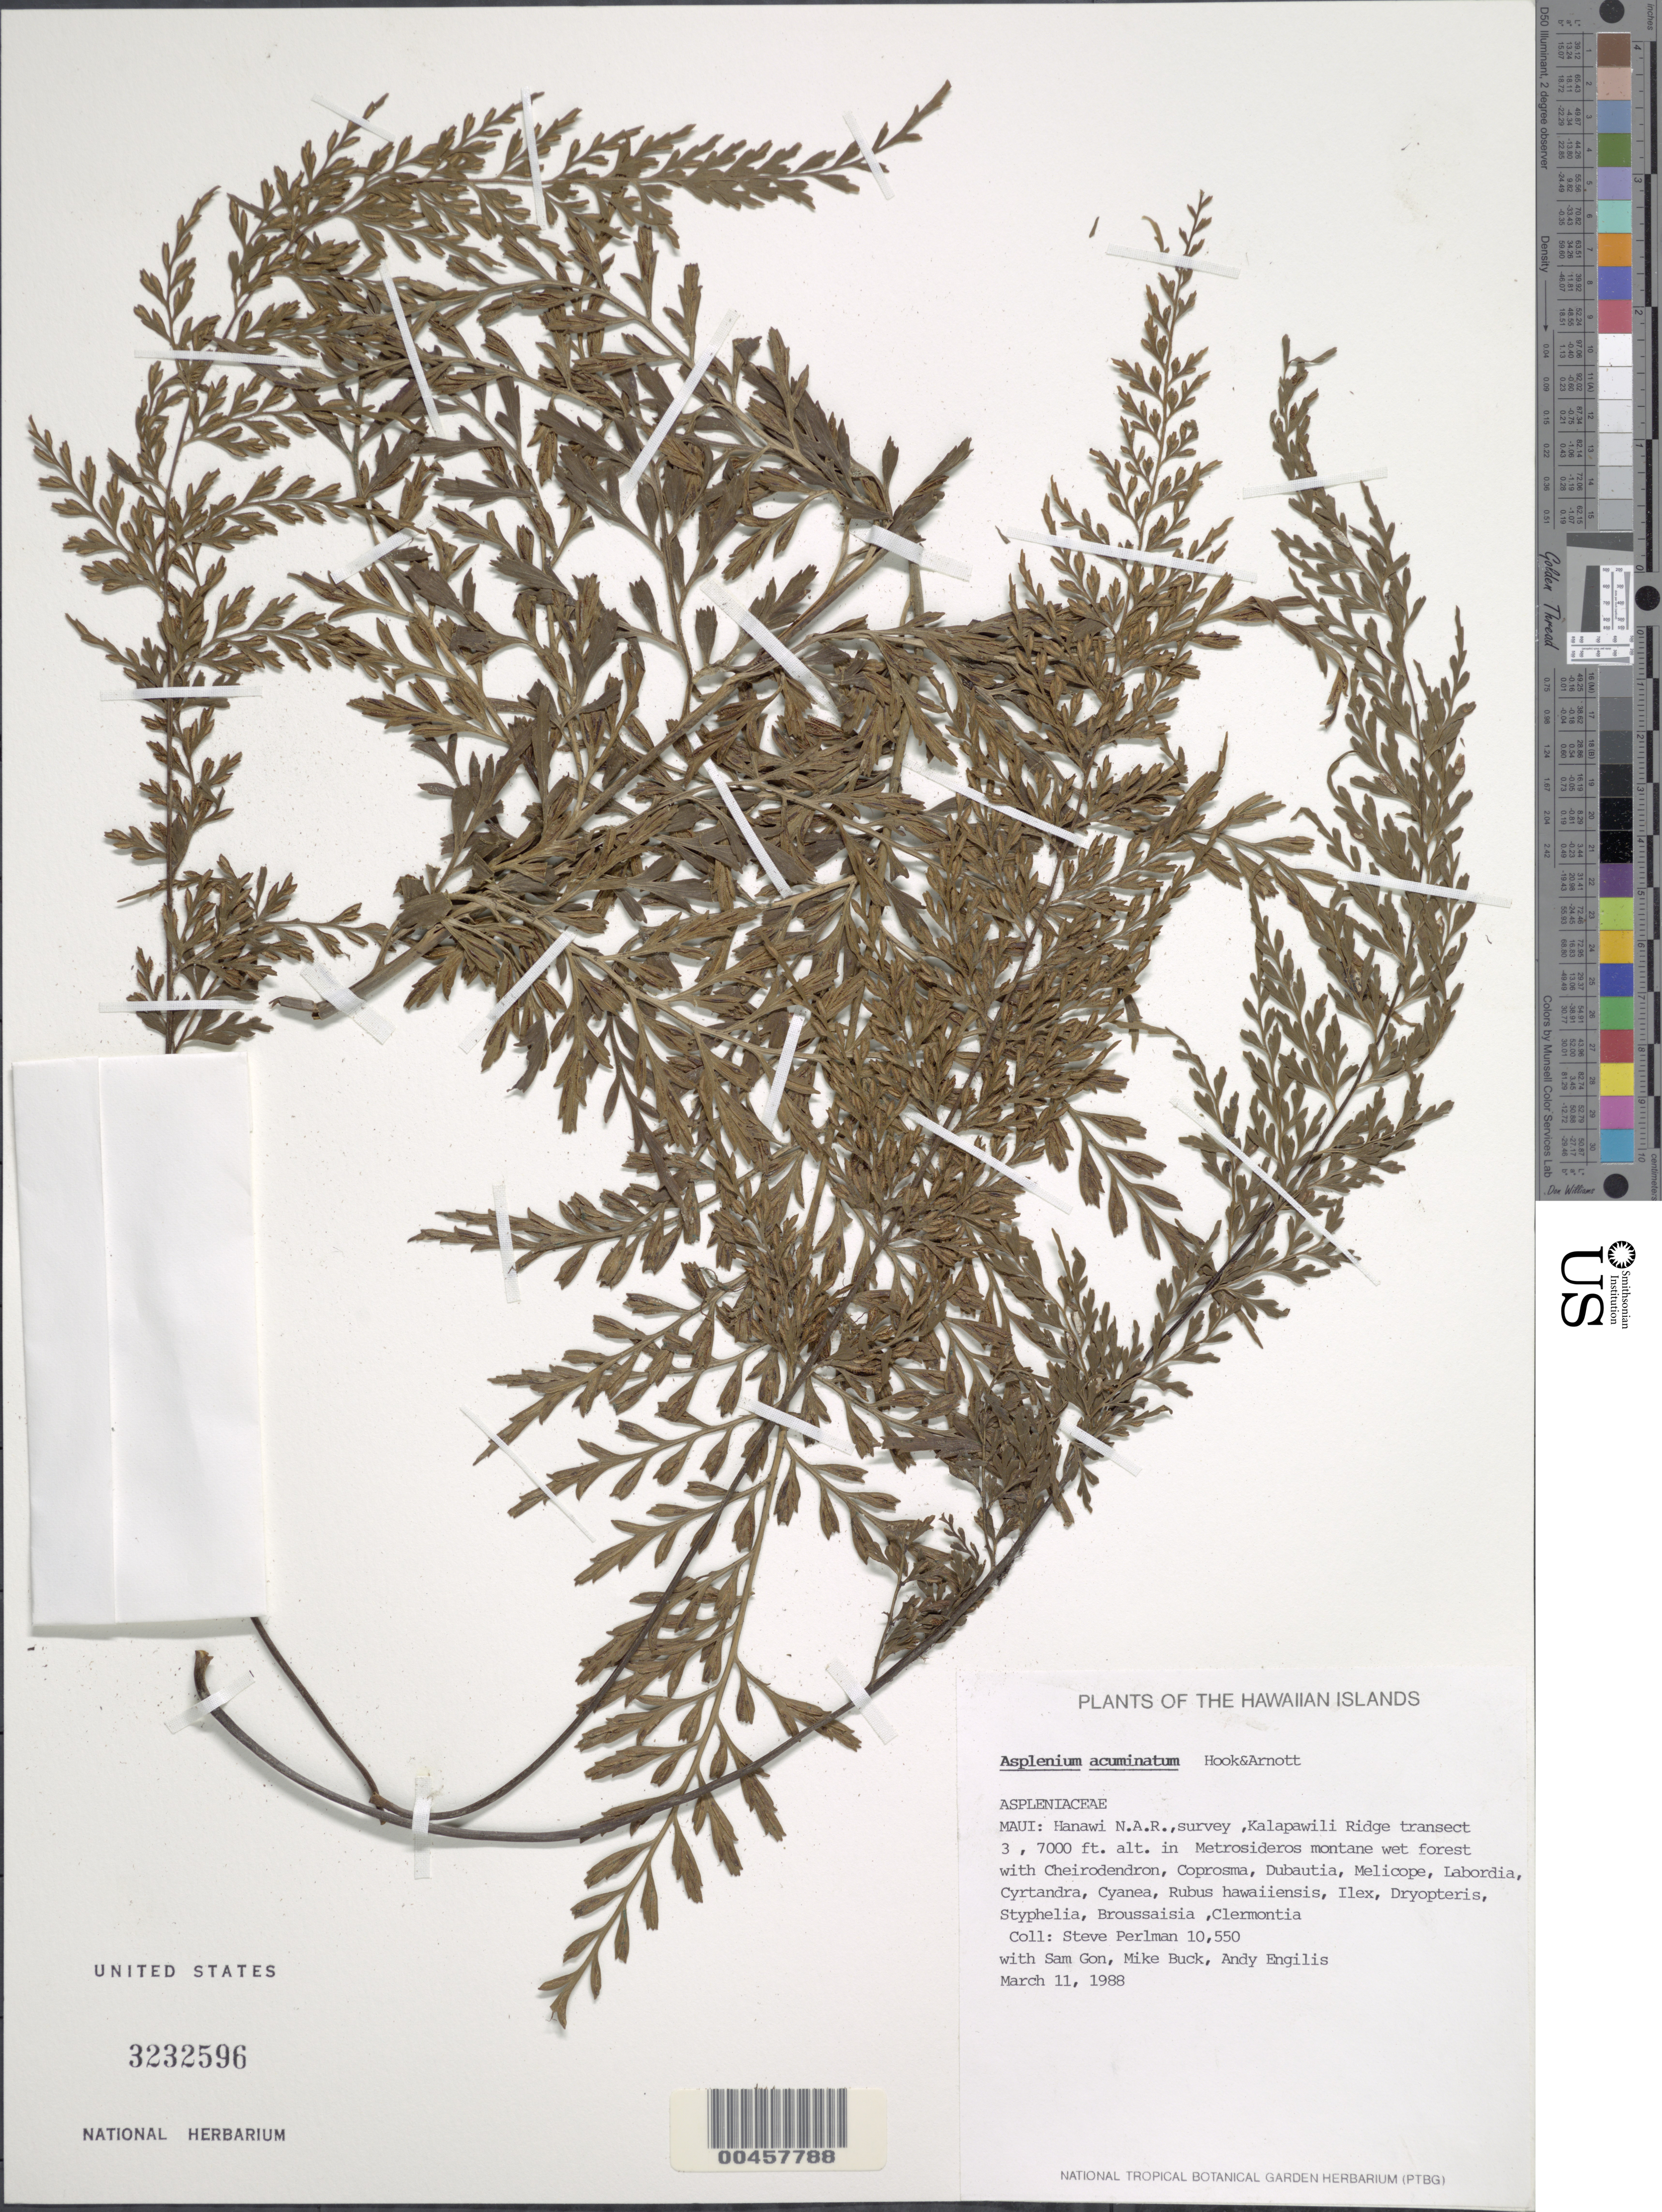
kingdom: Plantae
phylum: Tracheophyta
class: Polypodiopsida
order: Polypodiales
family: Aspleniaceae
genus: Asplenium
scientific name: Asplenium acuminatum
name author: Hook. & Arn.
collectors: S. P. Perlman, S. Gon, M. Buck & A. Engilis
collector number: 10550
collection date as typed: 11 Mar 1988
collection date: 1988-03-11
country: United States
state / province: Hawaii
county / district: Maui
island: Maui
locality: Maui: Hanawi N.A.R. Survey, Kalapawili Ridge transect 3,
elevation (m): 2134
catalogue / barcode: US 3232596